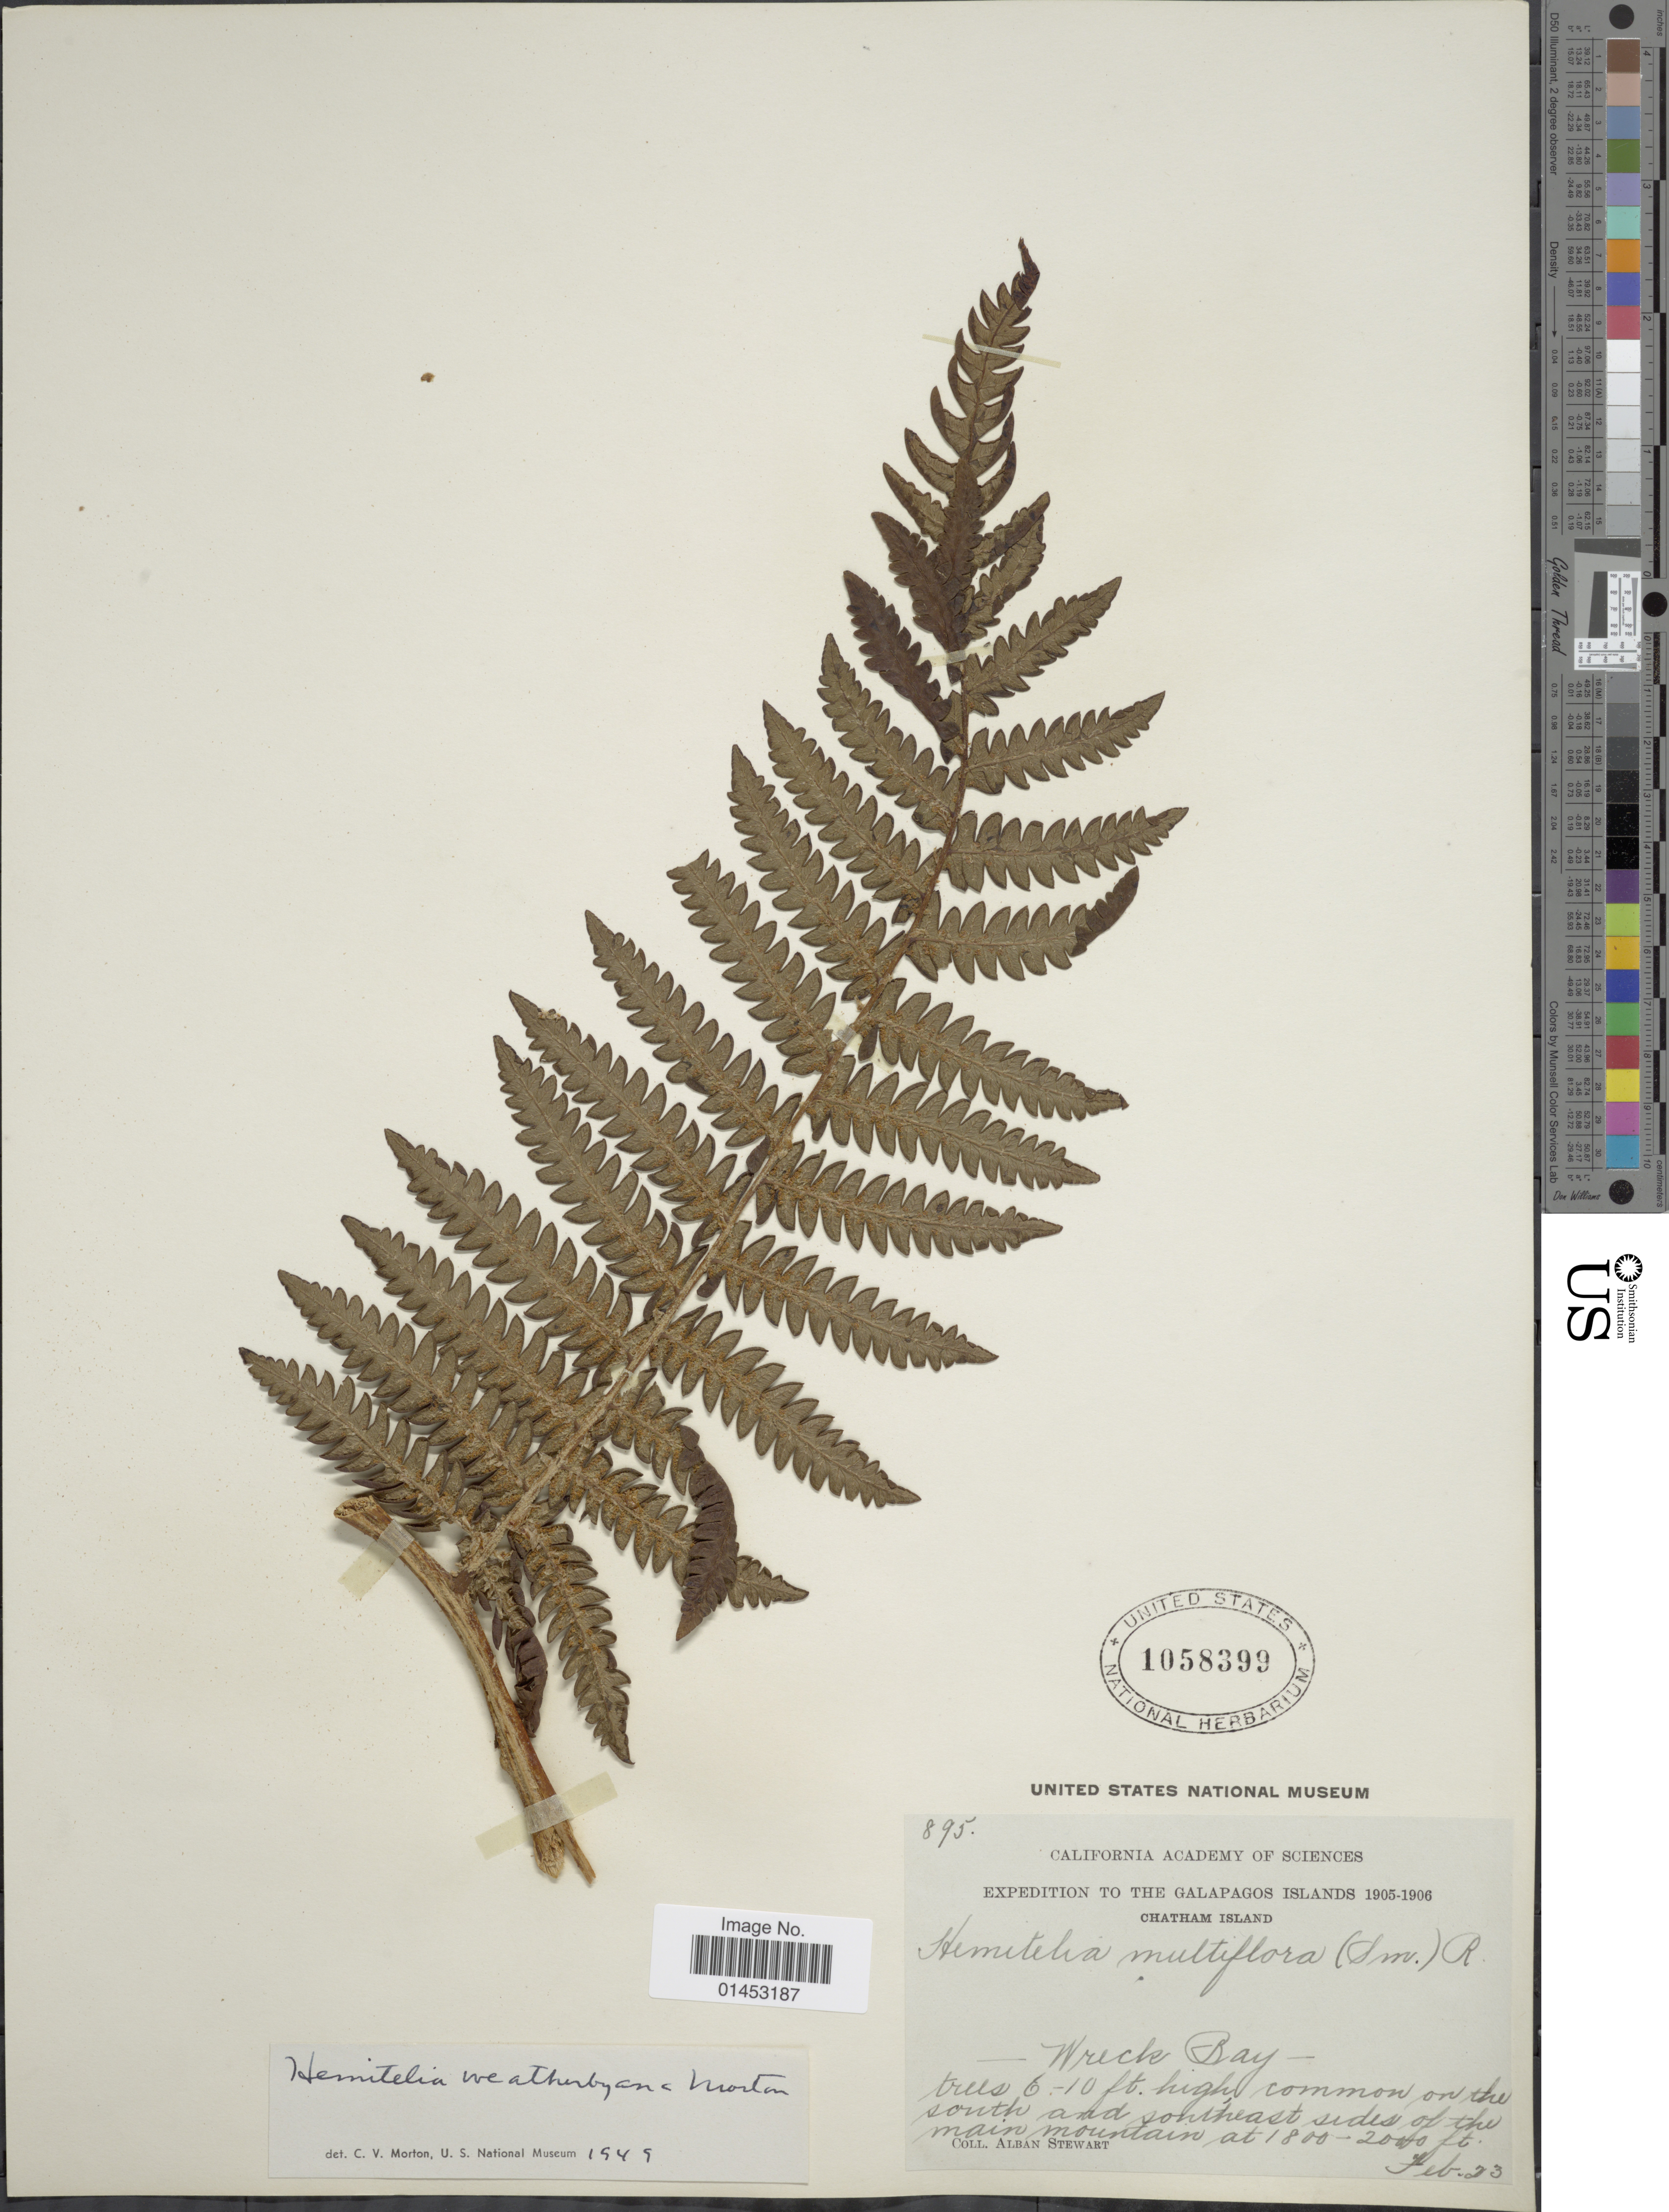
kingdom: Plantae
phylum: Tracheophyta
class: Polypodiopsida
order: Cyatheales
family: Cyatheaceae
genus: Cyathea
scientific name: Cyathea weatherbyana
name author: (C.V. Morton) C.V. Morton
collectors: A. Stewart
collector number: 895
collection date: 1905-02-23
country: Ecuador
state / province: Colón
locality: Galapagos Islands, Chatman Island, James Island, Wreck Bay. south and southeast sides of the main mountain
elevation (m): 549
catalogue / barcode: US 1058399